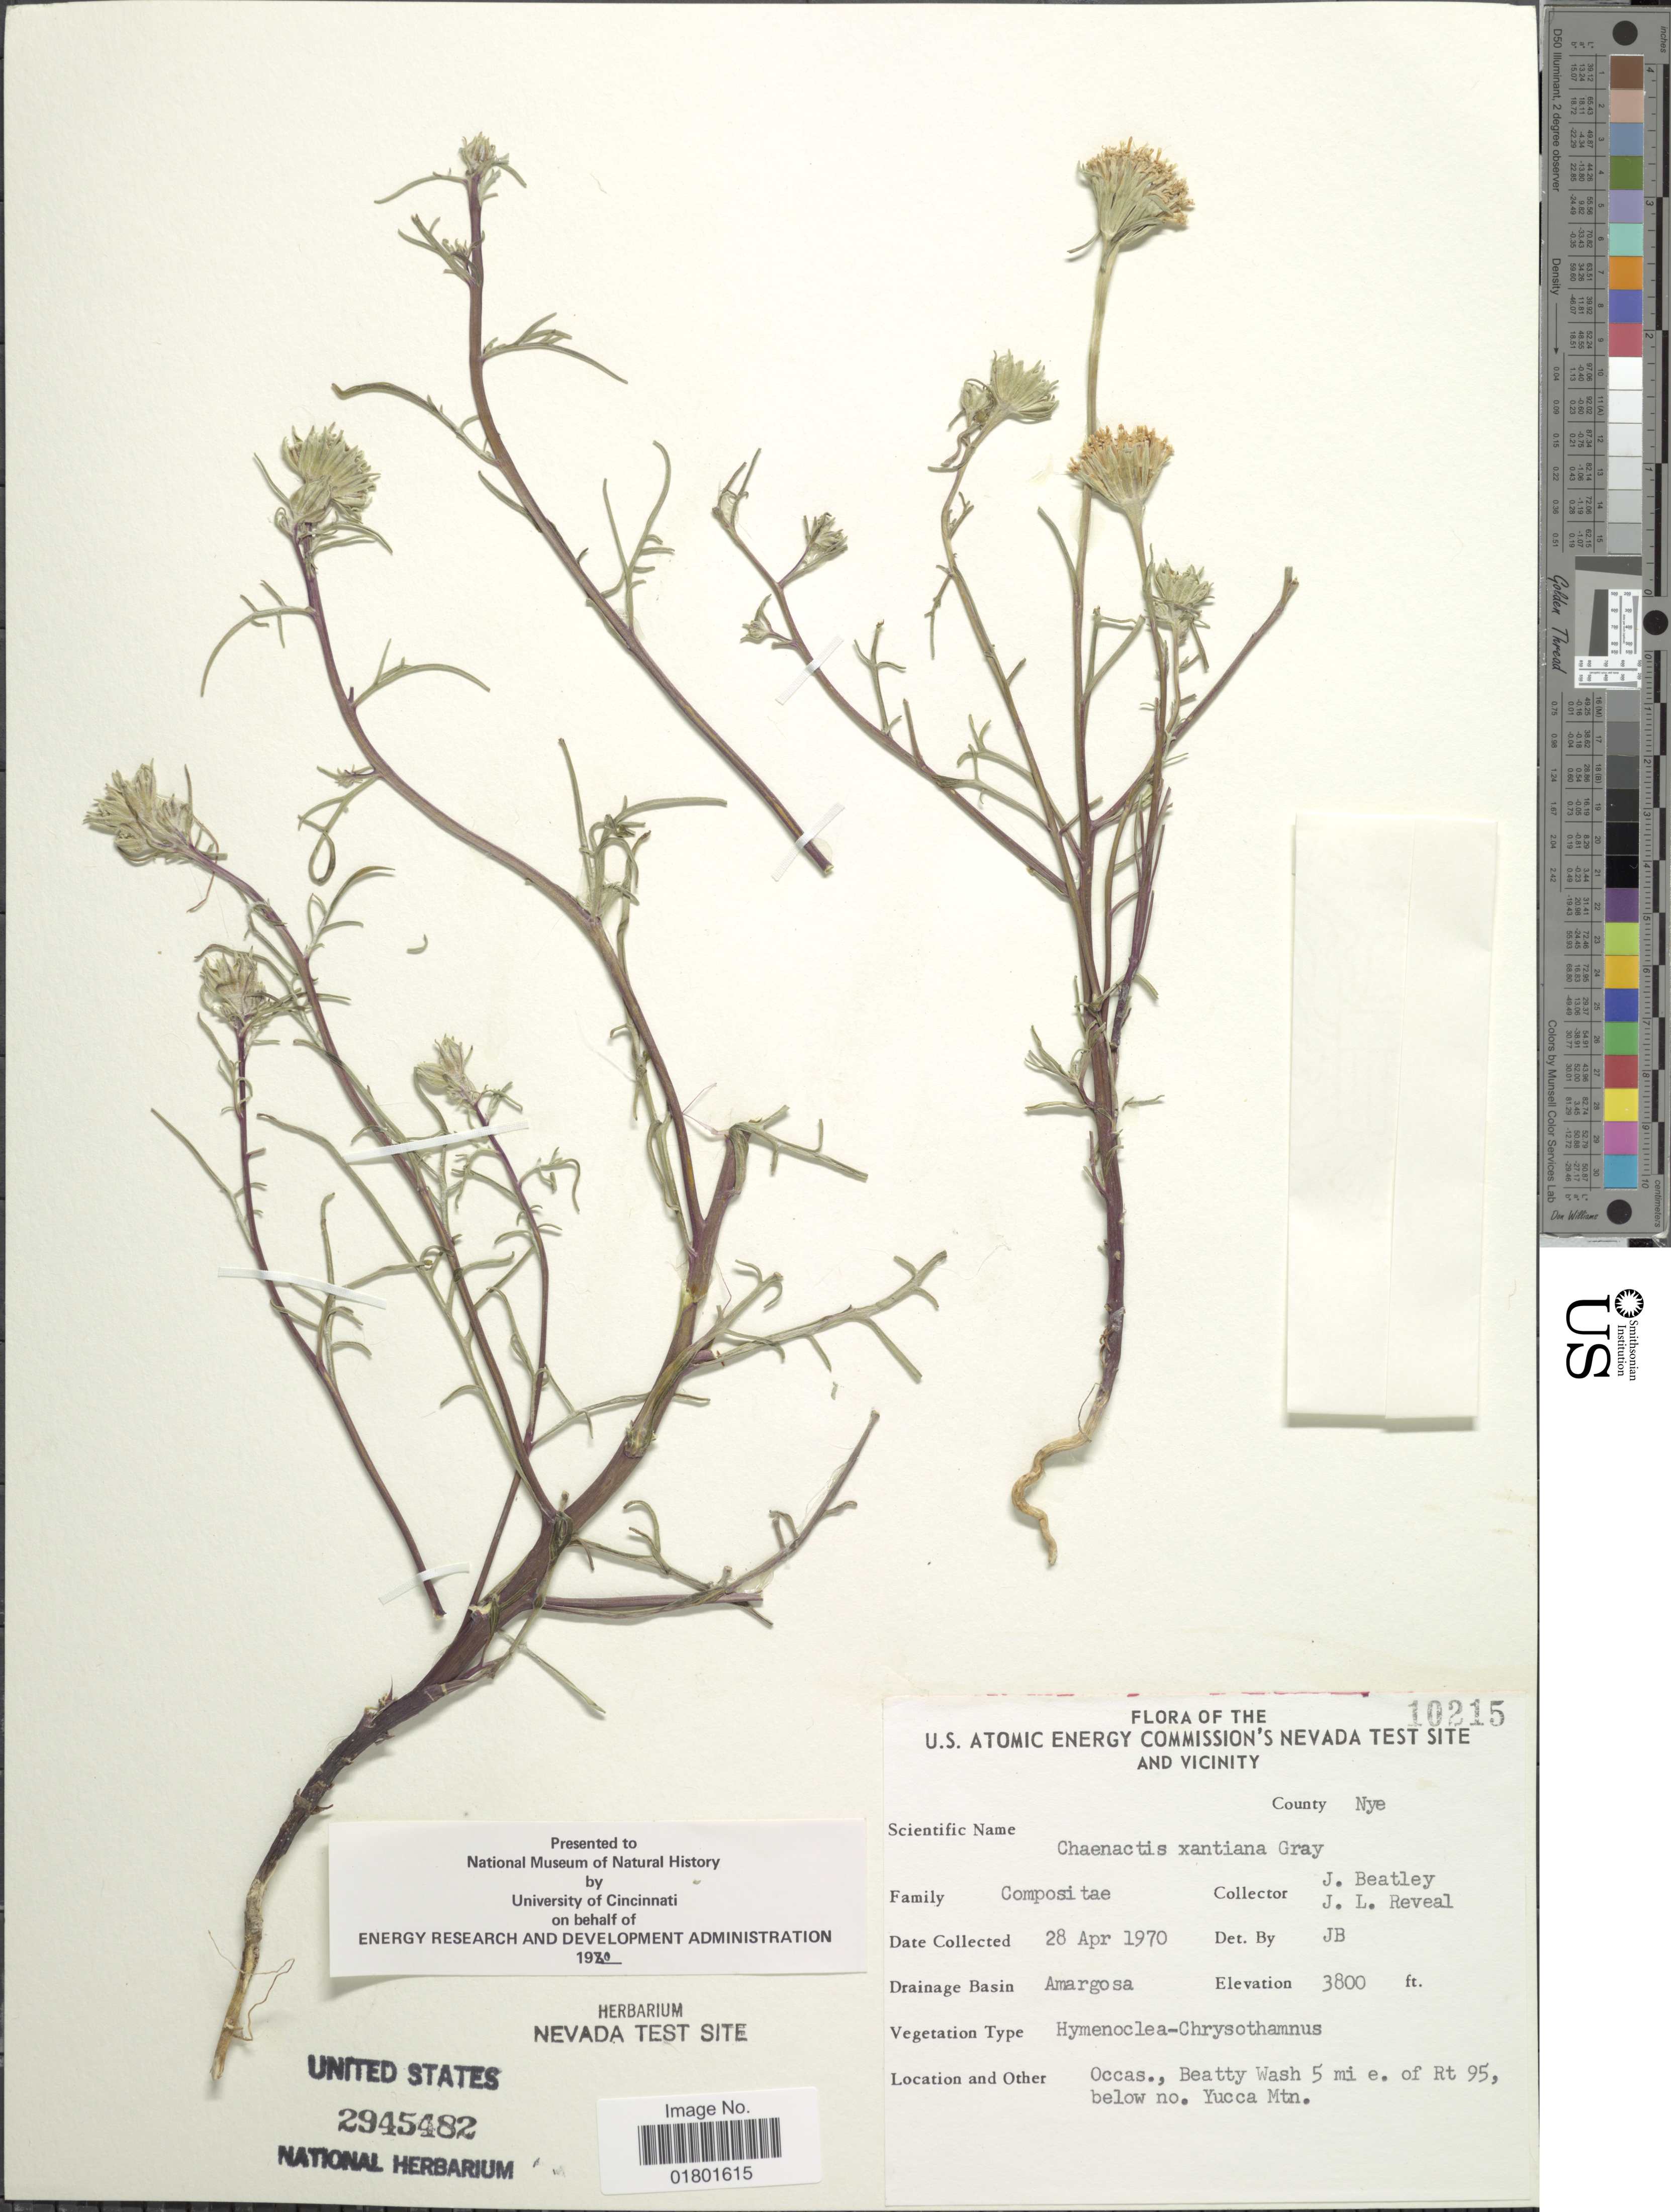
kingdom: Plantae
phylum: Tracheophyta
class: Magnoliopsida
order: Asterales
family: Asteraceae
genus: Chaenactis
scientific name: Chaenactis xantiana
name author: A. Gray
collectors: J. C. Beatley & J. L. Reveal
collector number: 10215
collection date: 1970-04-28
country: United States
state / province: Nevada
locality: U. S. Atomic Energy Commission's Nevada Test Site and vicinity, County Nye, Amargosa, Beatty Wash 5 mi e. of Rt 95, below no. Yucca Mtn.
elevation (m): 1158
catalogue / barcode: US 2945482